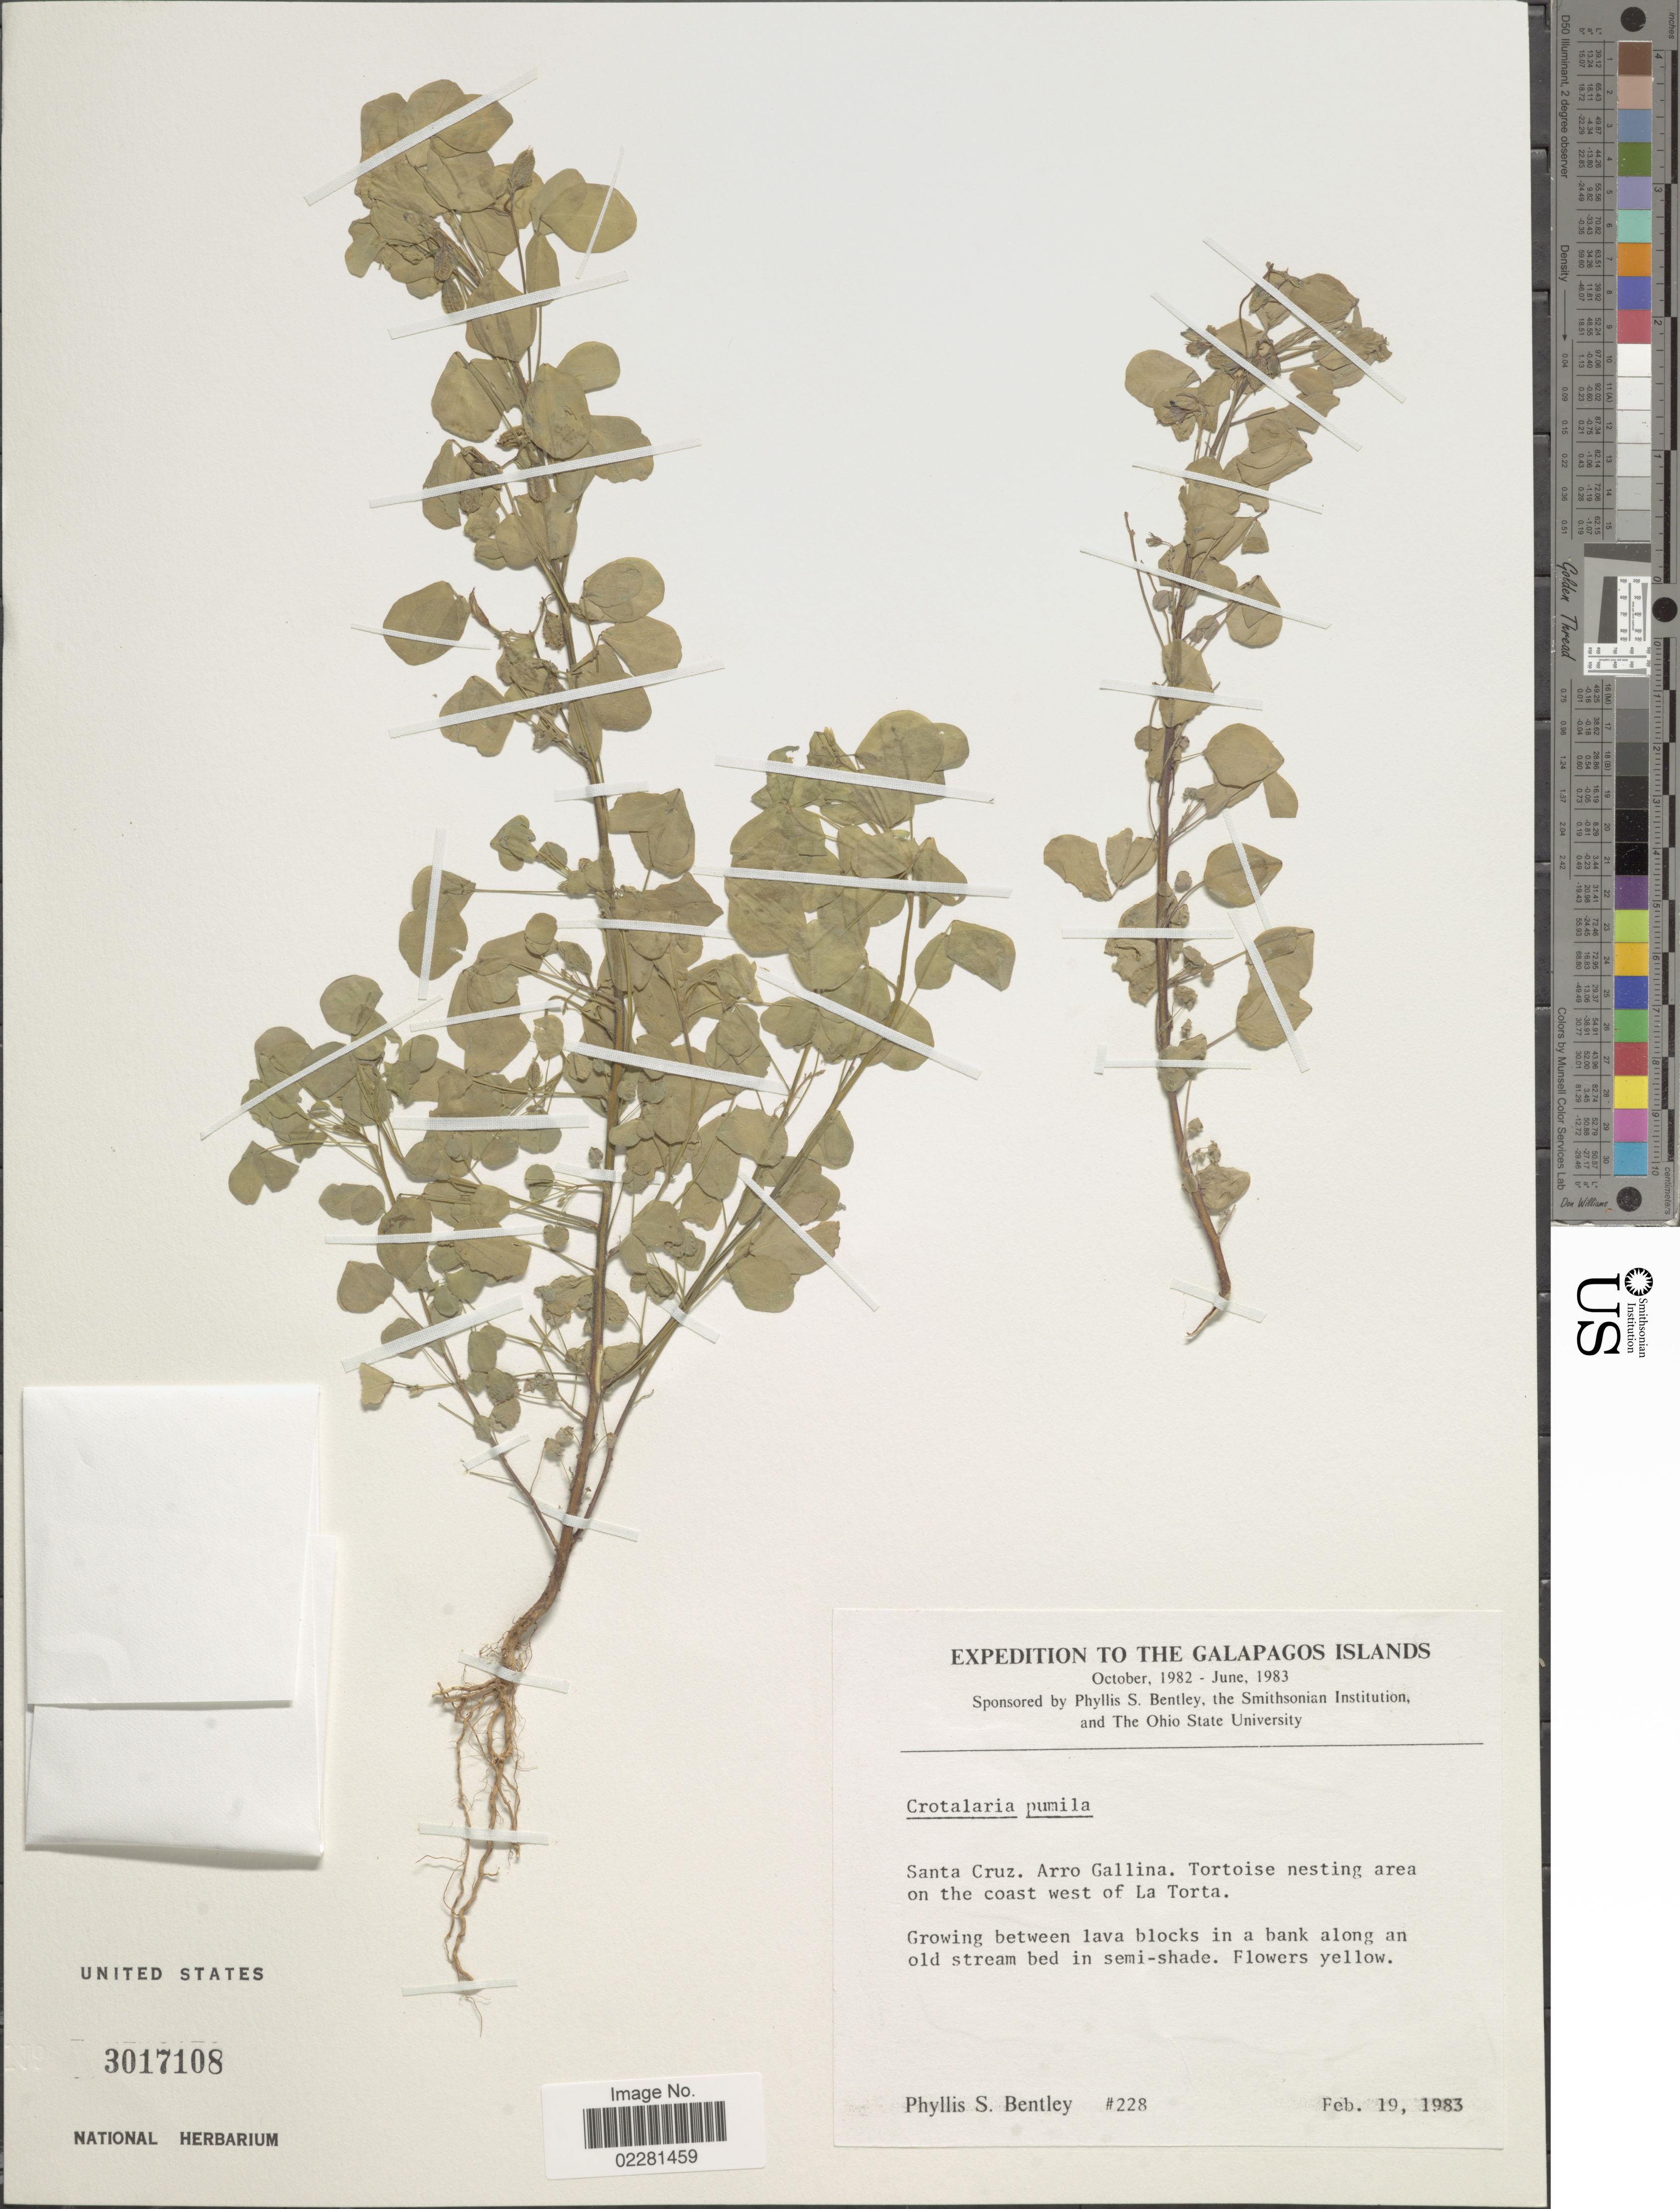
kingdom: Plantae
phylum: Tracheophyta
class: Magnoliopsida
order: Fabales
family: Fabaceae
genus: Crotalaria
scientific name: Crotalaria pumila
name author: Ortega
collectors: P. S. Bentley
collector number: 228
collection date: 1983-02-19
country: Ecuador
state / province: Colón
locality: Galapagos Islands, Santa Cruz, Arro Gallina, west of La Torta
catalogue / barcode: US 3017108